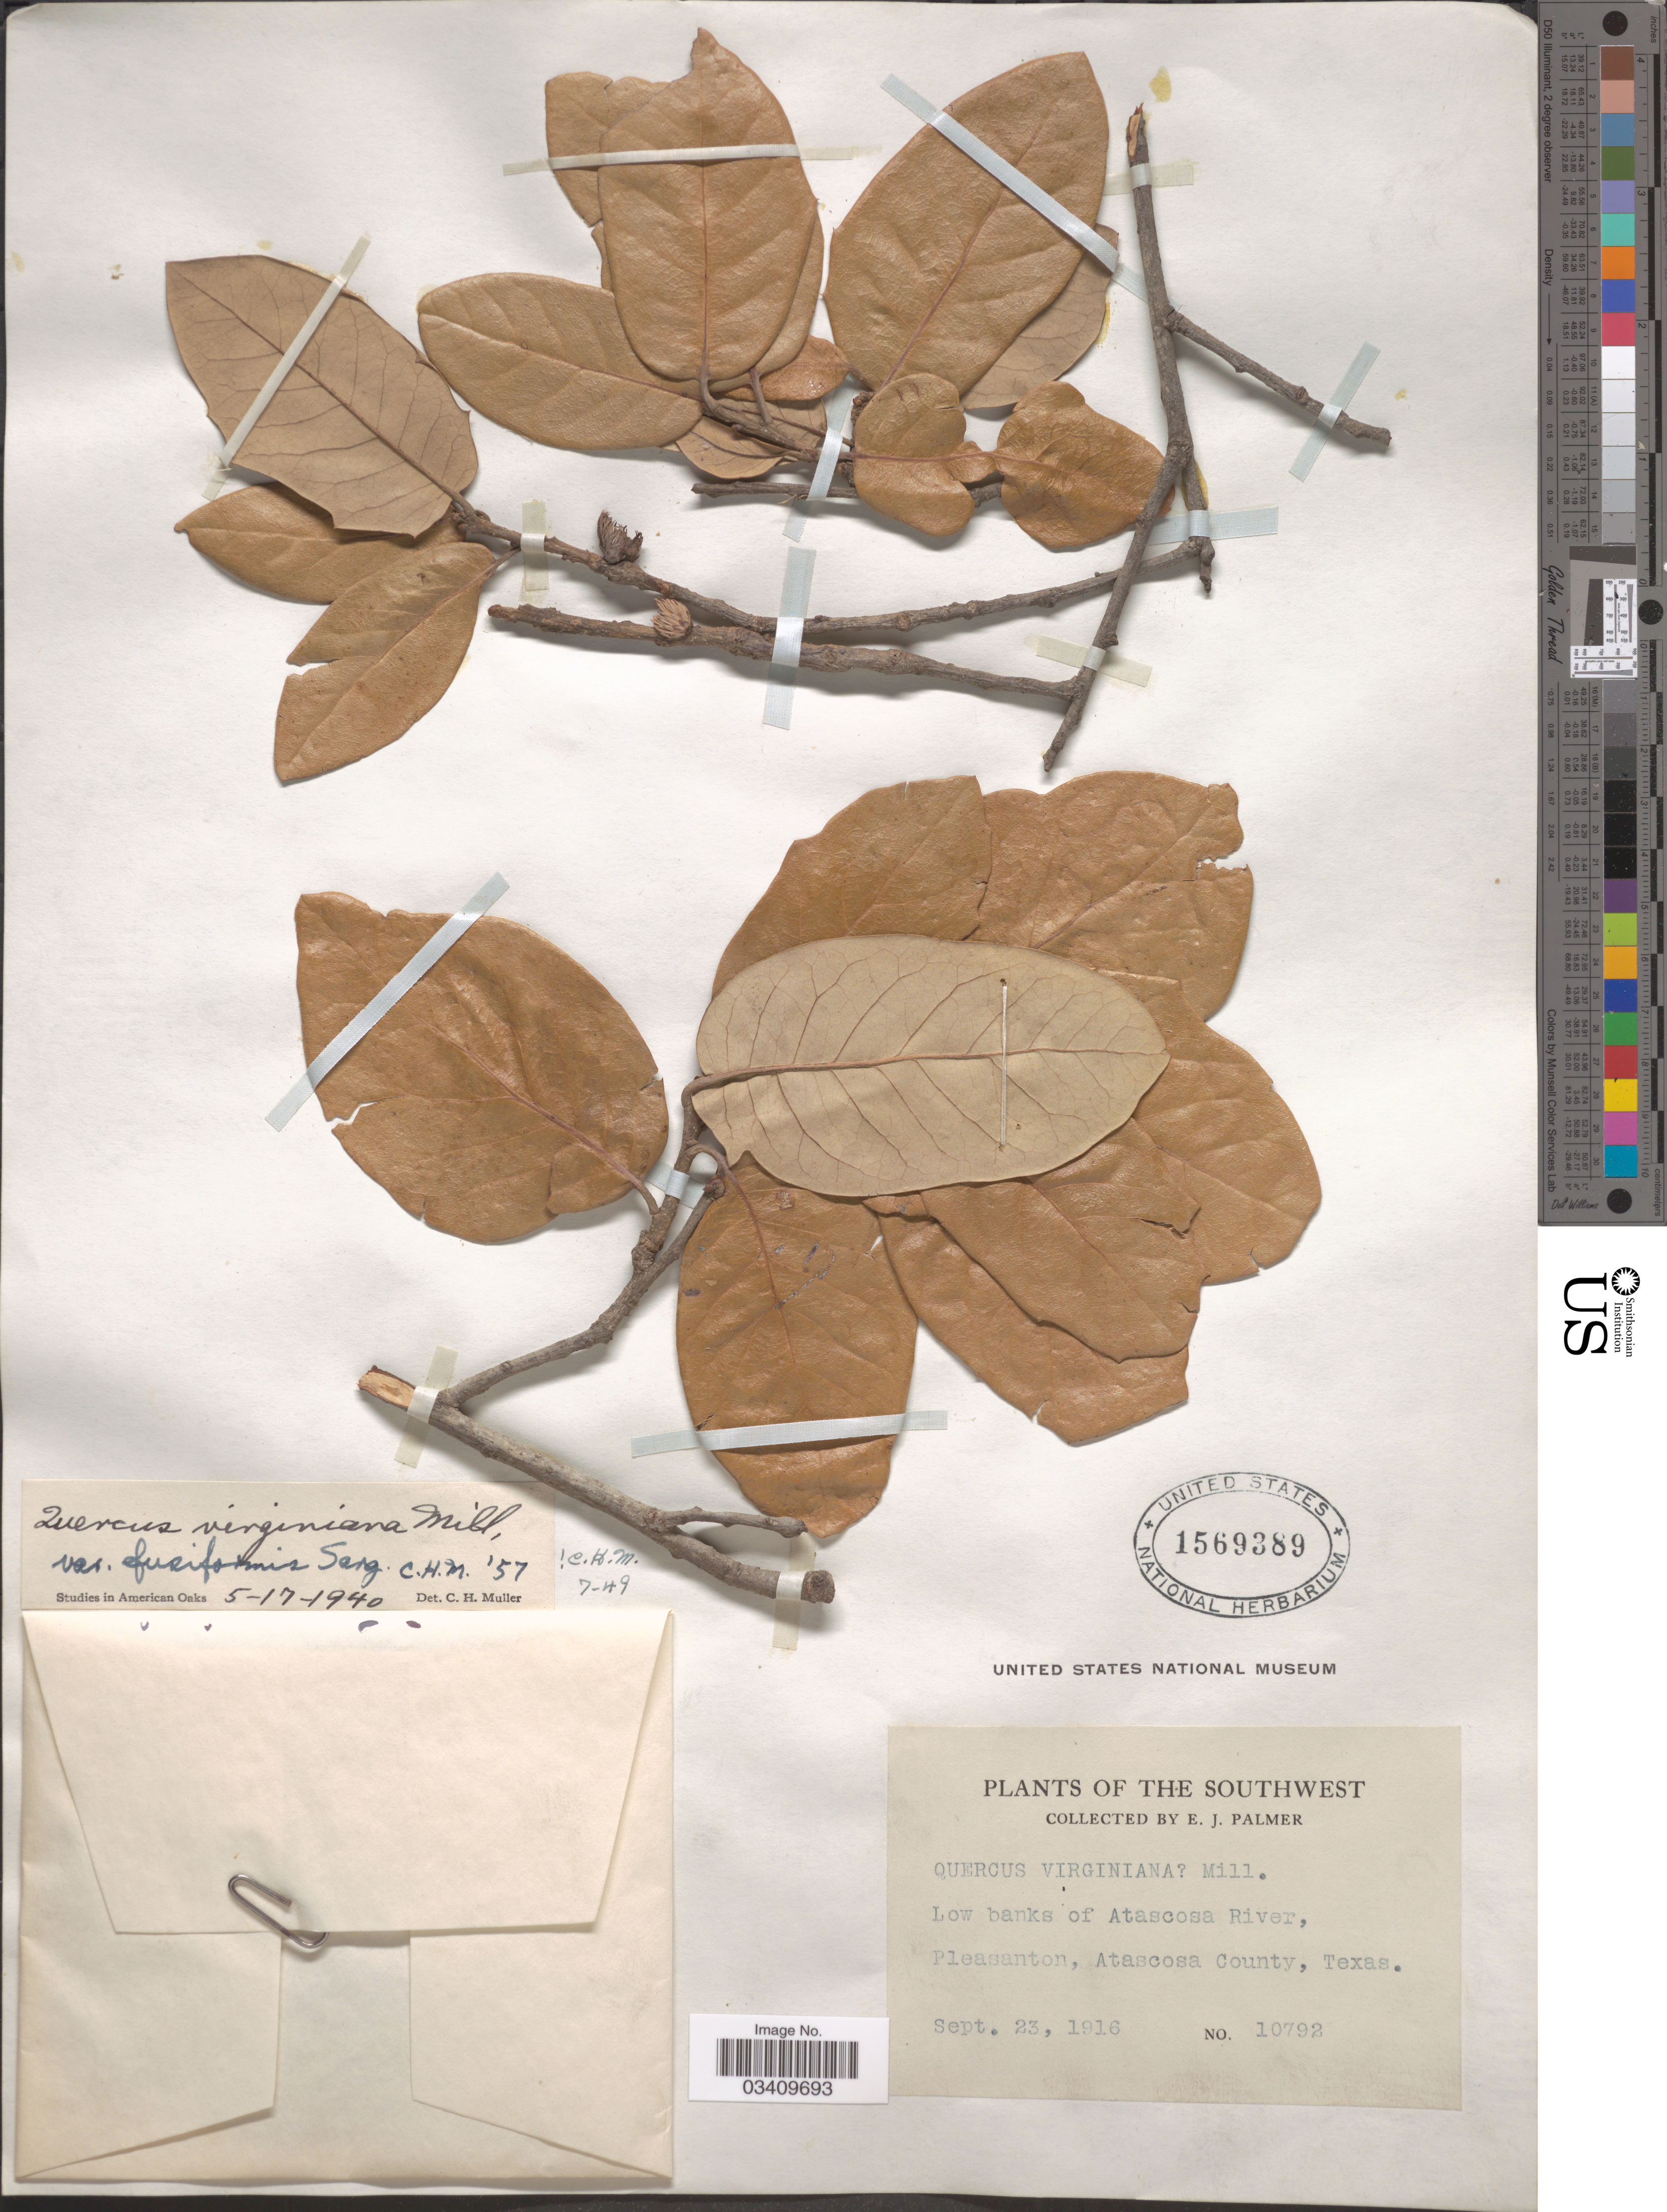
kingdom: Plantae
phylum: Tracheophyta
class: Magnoliopsida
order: Fagales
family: Fagaceae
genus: Quercus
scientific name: Quercus virginiana var. fusiformis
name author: (Small) Sarg.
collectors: E. J. Palmer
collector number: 10792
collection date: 1916-09-23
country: United States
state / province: Texas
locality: Southwest. Low banks of Atascosa River, Pleasanton, Atascosa County.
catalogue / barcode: US 1569389